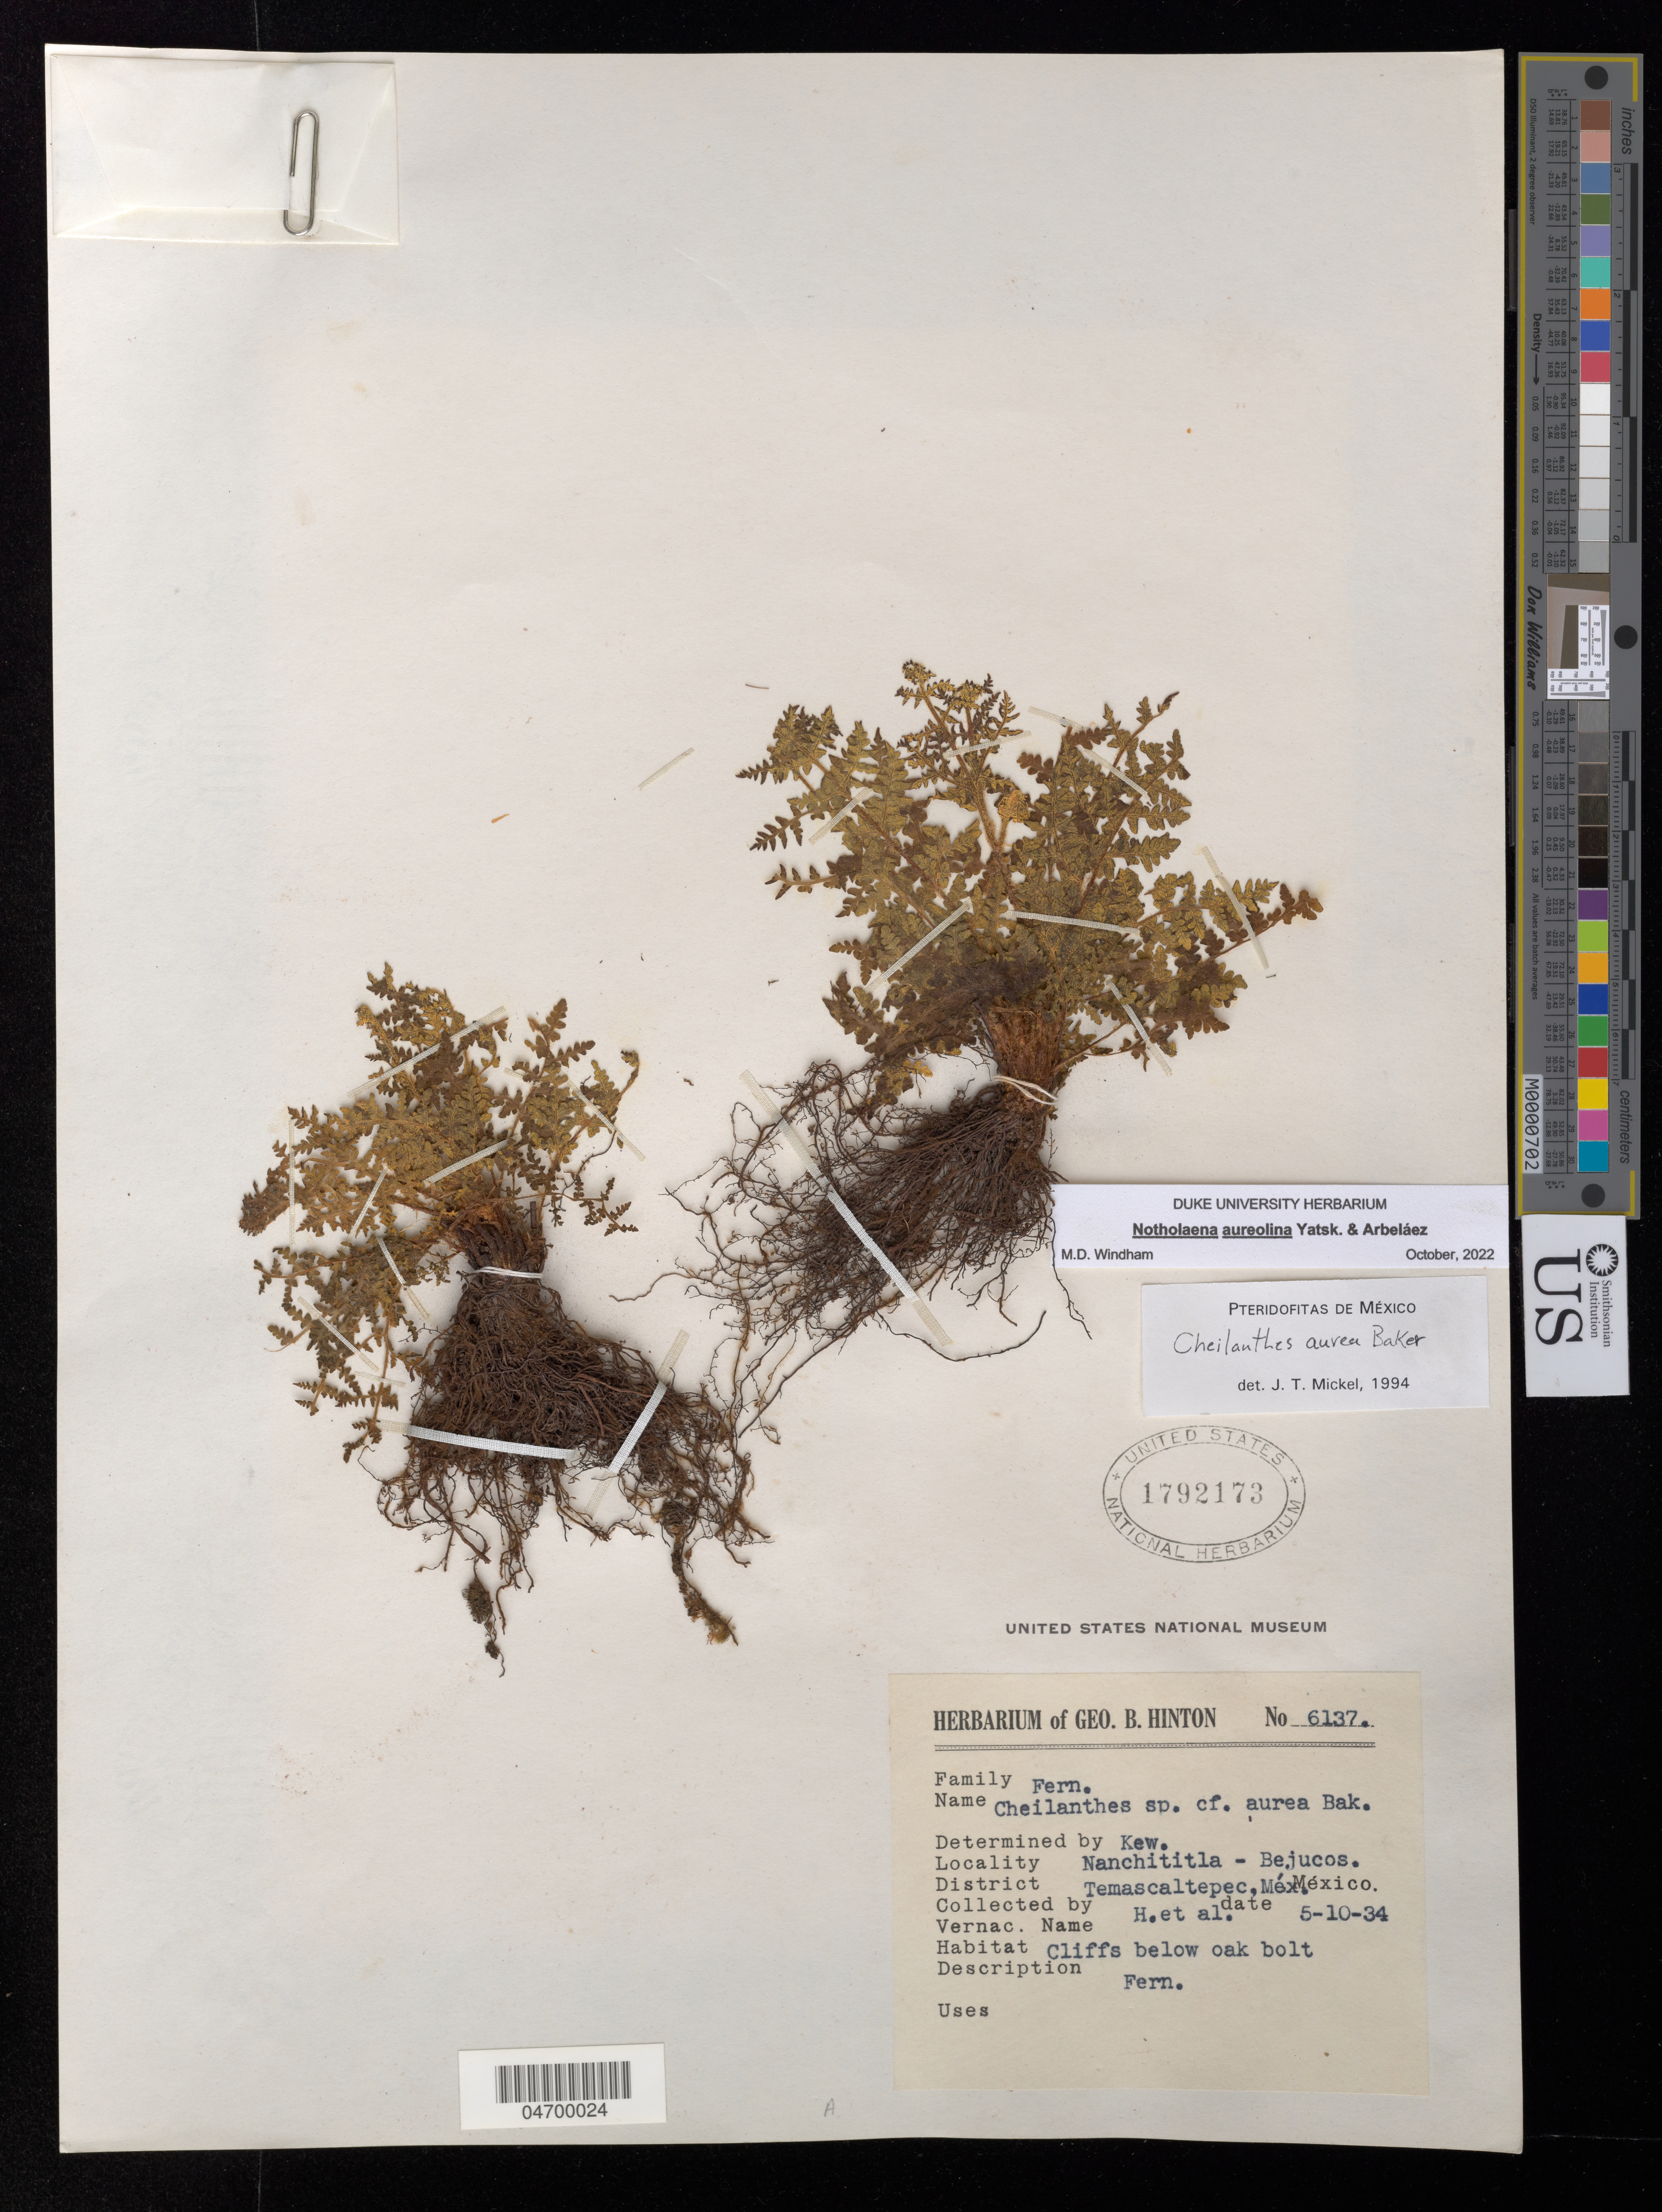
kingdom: Plantae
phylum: Tracheophyta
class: Polypodiopsida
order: Polypodiales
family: Pteridaceae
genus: Notholaena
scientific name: Notholaena aureolina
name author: Yatsk. & Arbaláez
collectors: G. B. Hinton & et al.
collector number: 6137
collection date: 1934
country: Mexico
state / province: México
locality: Nanchititla - Bejucos. District Temascaltepec.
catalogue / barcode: US 1792173